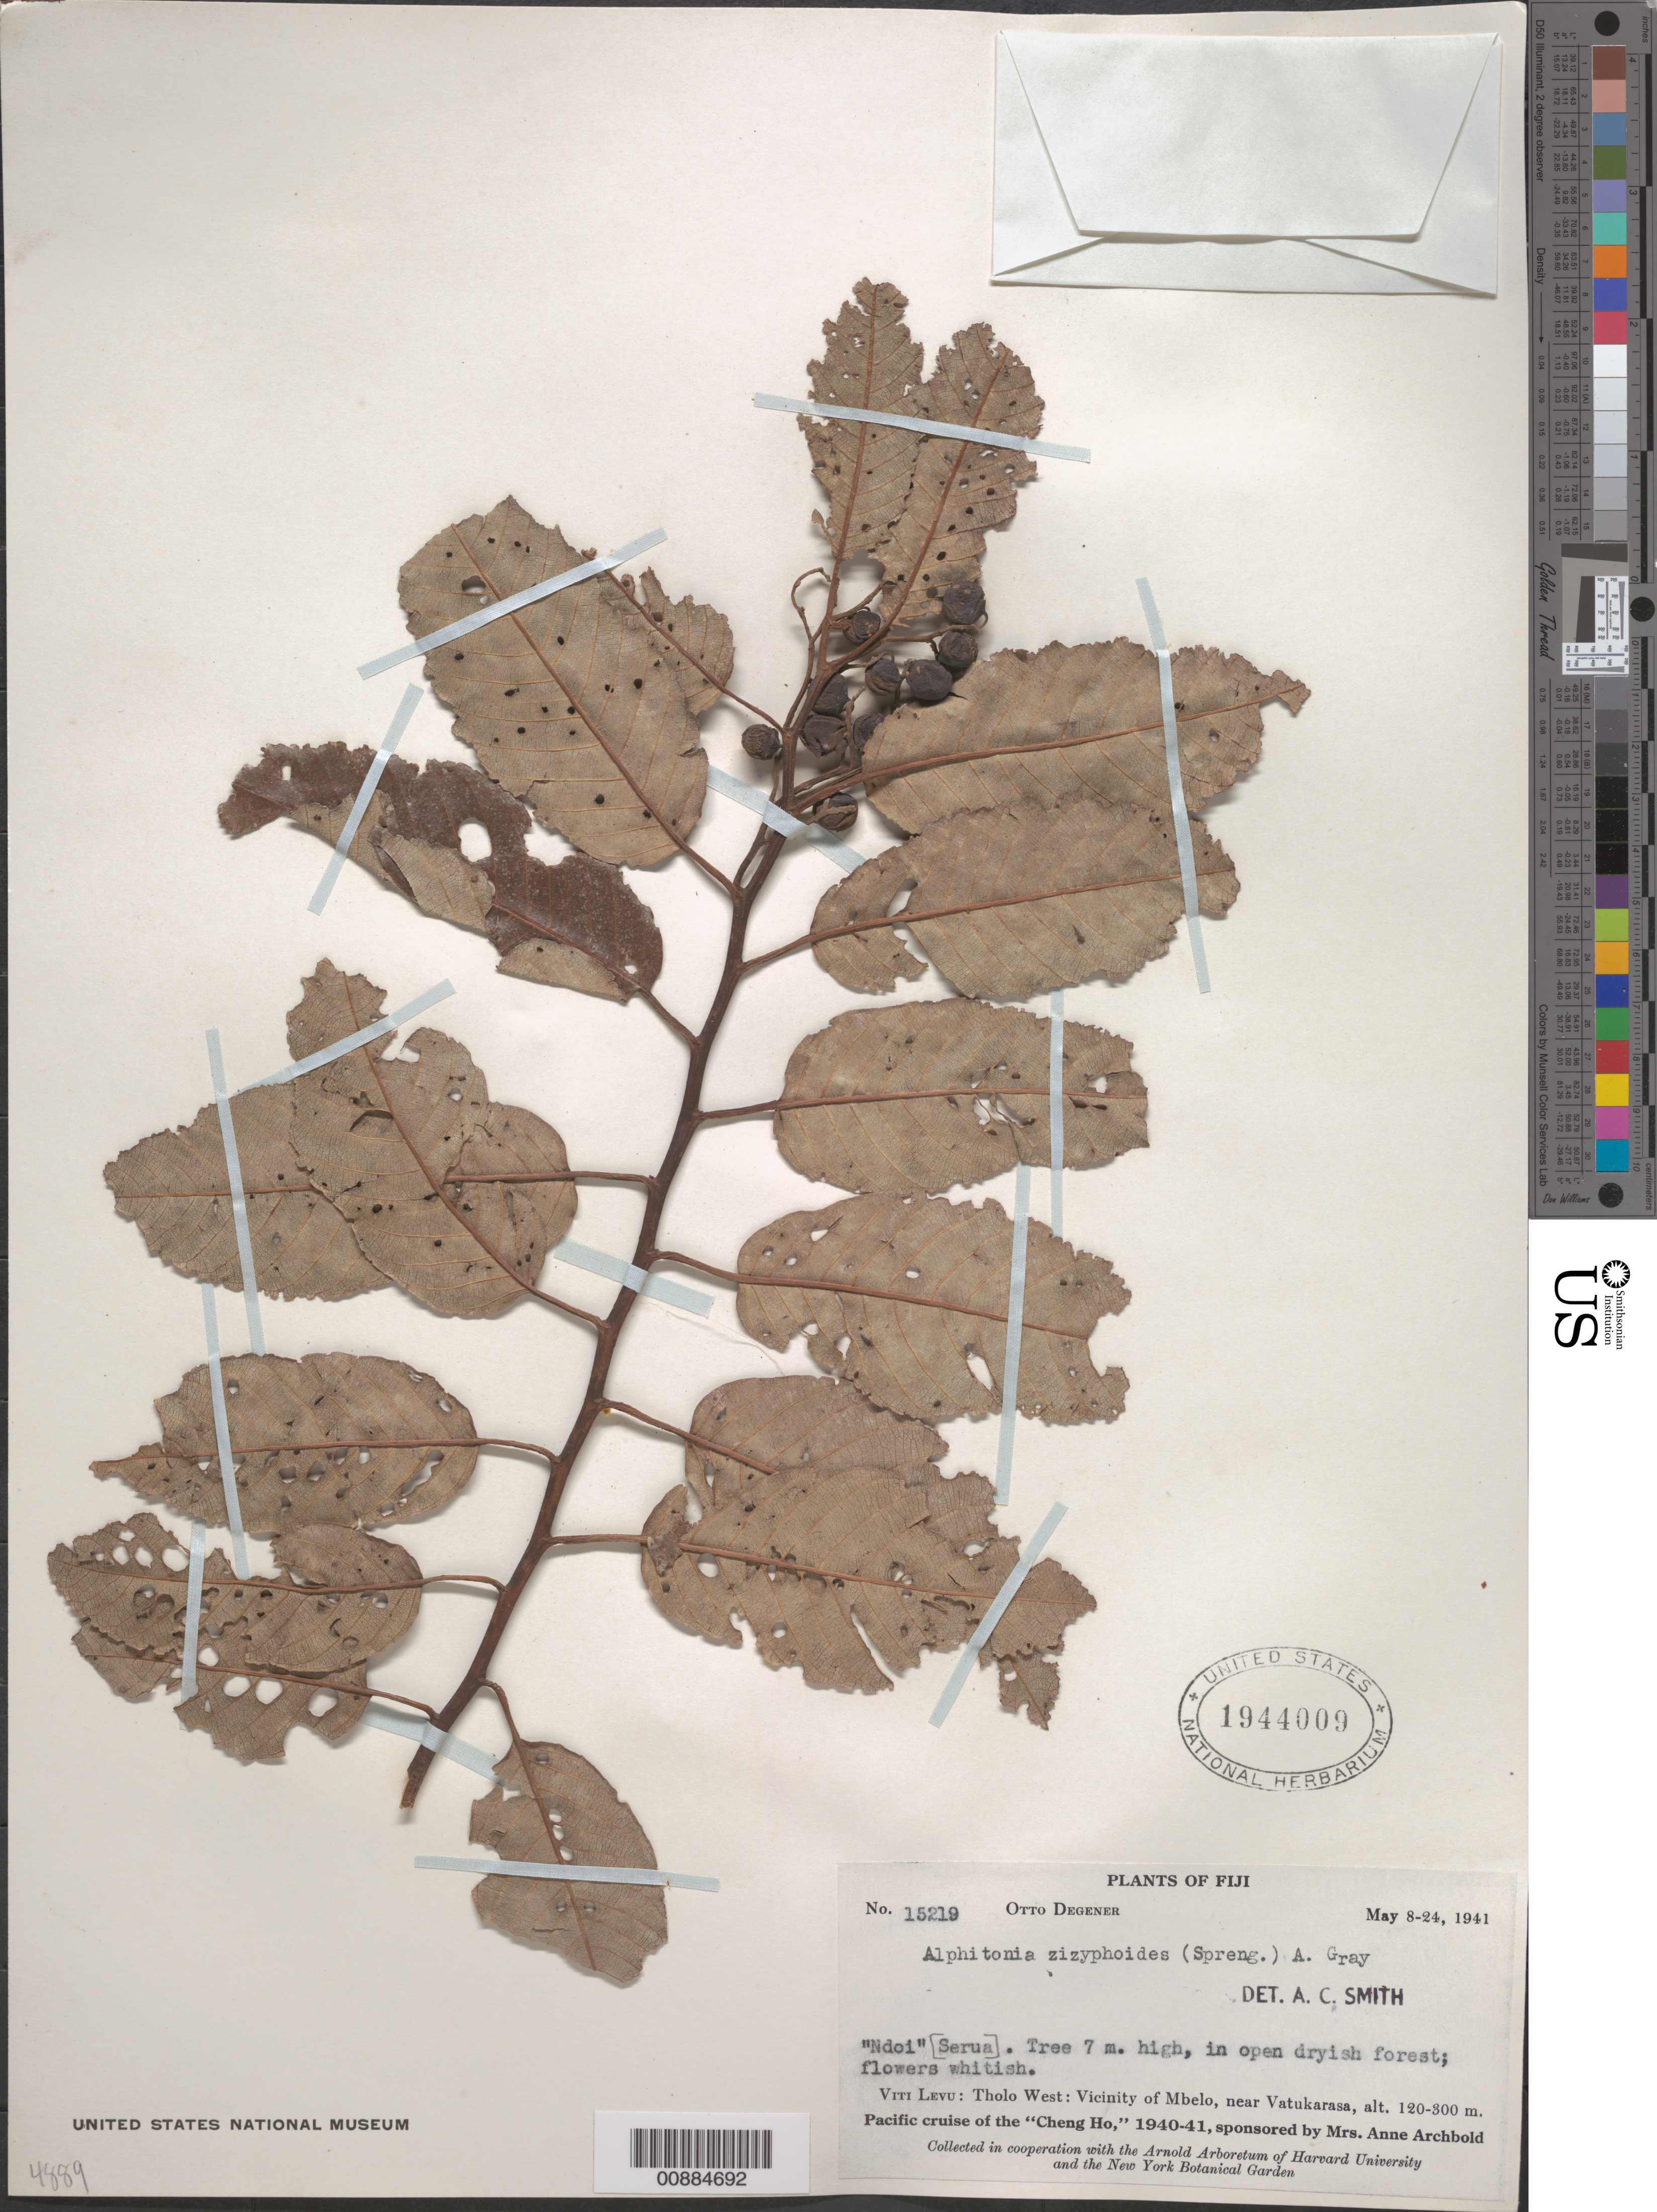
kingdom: Plantae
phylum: Tracheophyta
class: Magnoliopsida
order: Rosales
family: Rhamnaceae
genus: Alphitonia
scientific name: Alphitonia zizyphoides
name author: (Sol. ex Spreng.) A. Gray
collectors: O. Degener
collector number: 15219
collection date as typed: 08 May 1941 to 24 May 1941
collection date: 1941-05-08/1941-05-24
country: Fiji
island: Viti Levu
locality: Tholo West; vicinity of Mbelo, near Vatukarasa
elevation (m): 120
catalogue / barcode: US 1944009